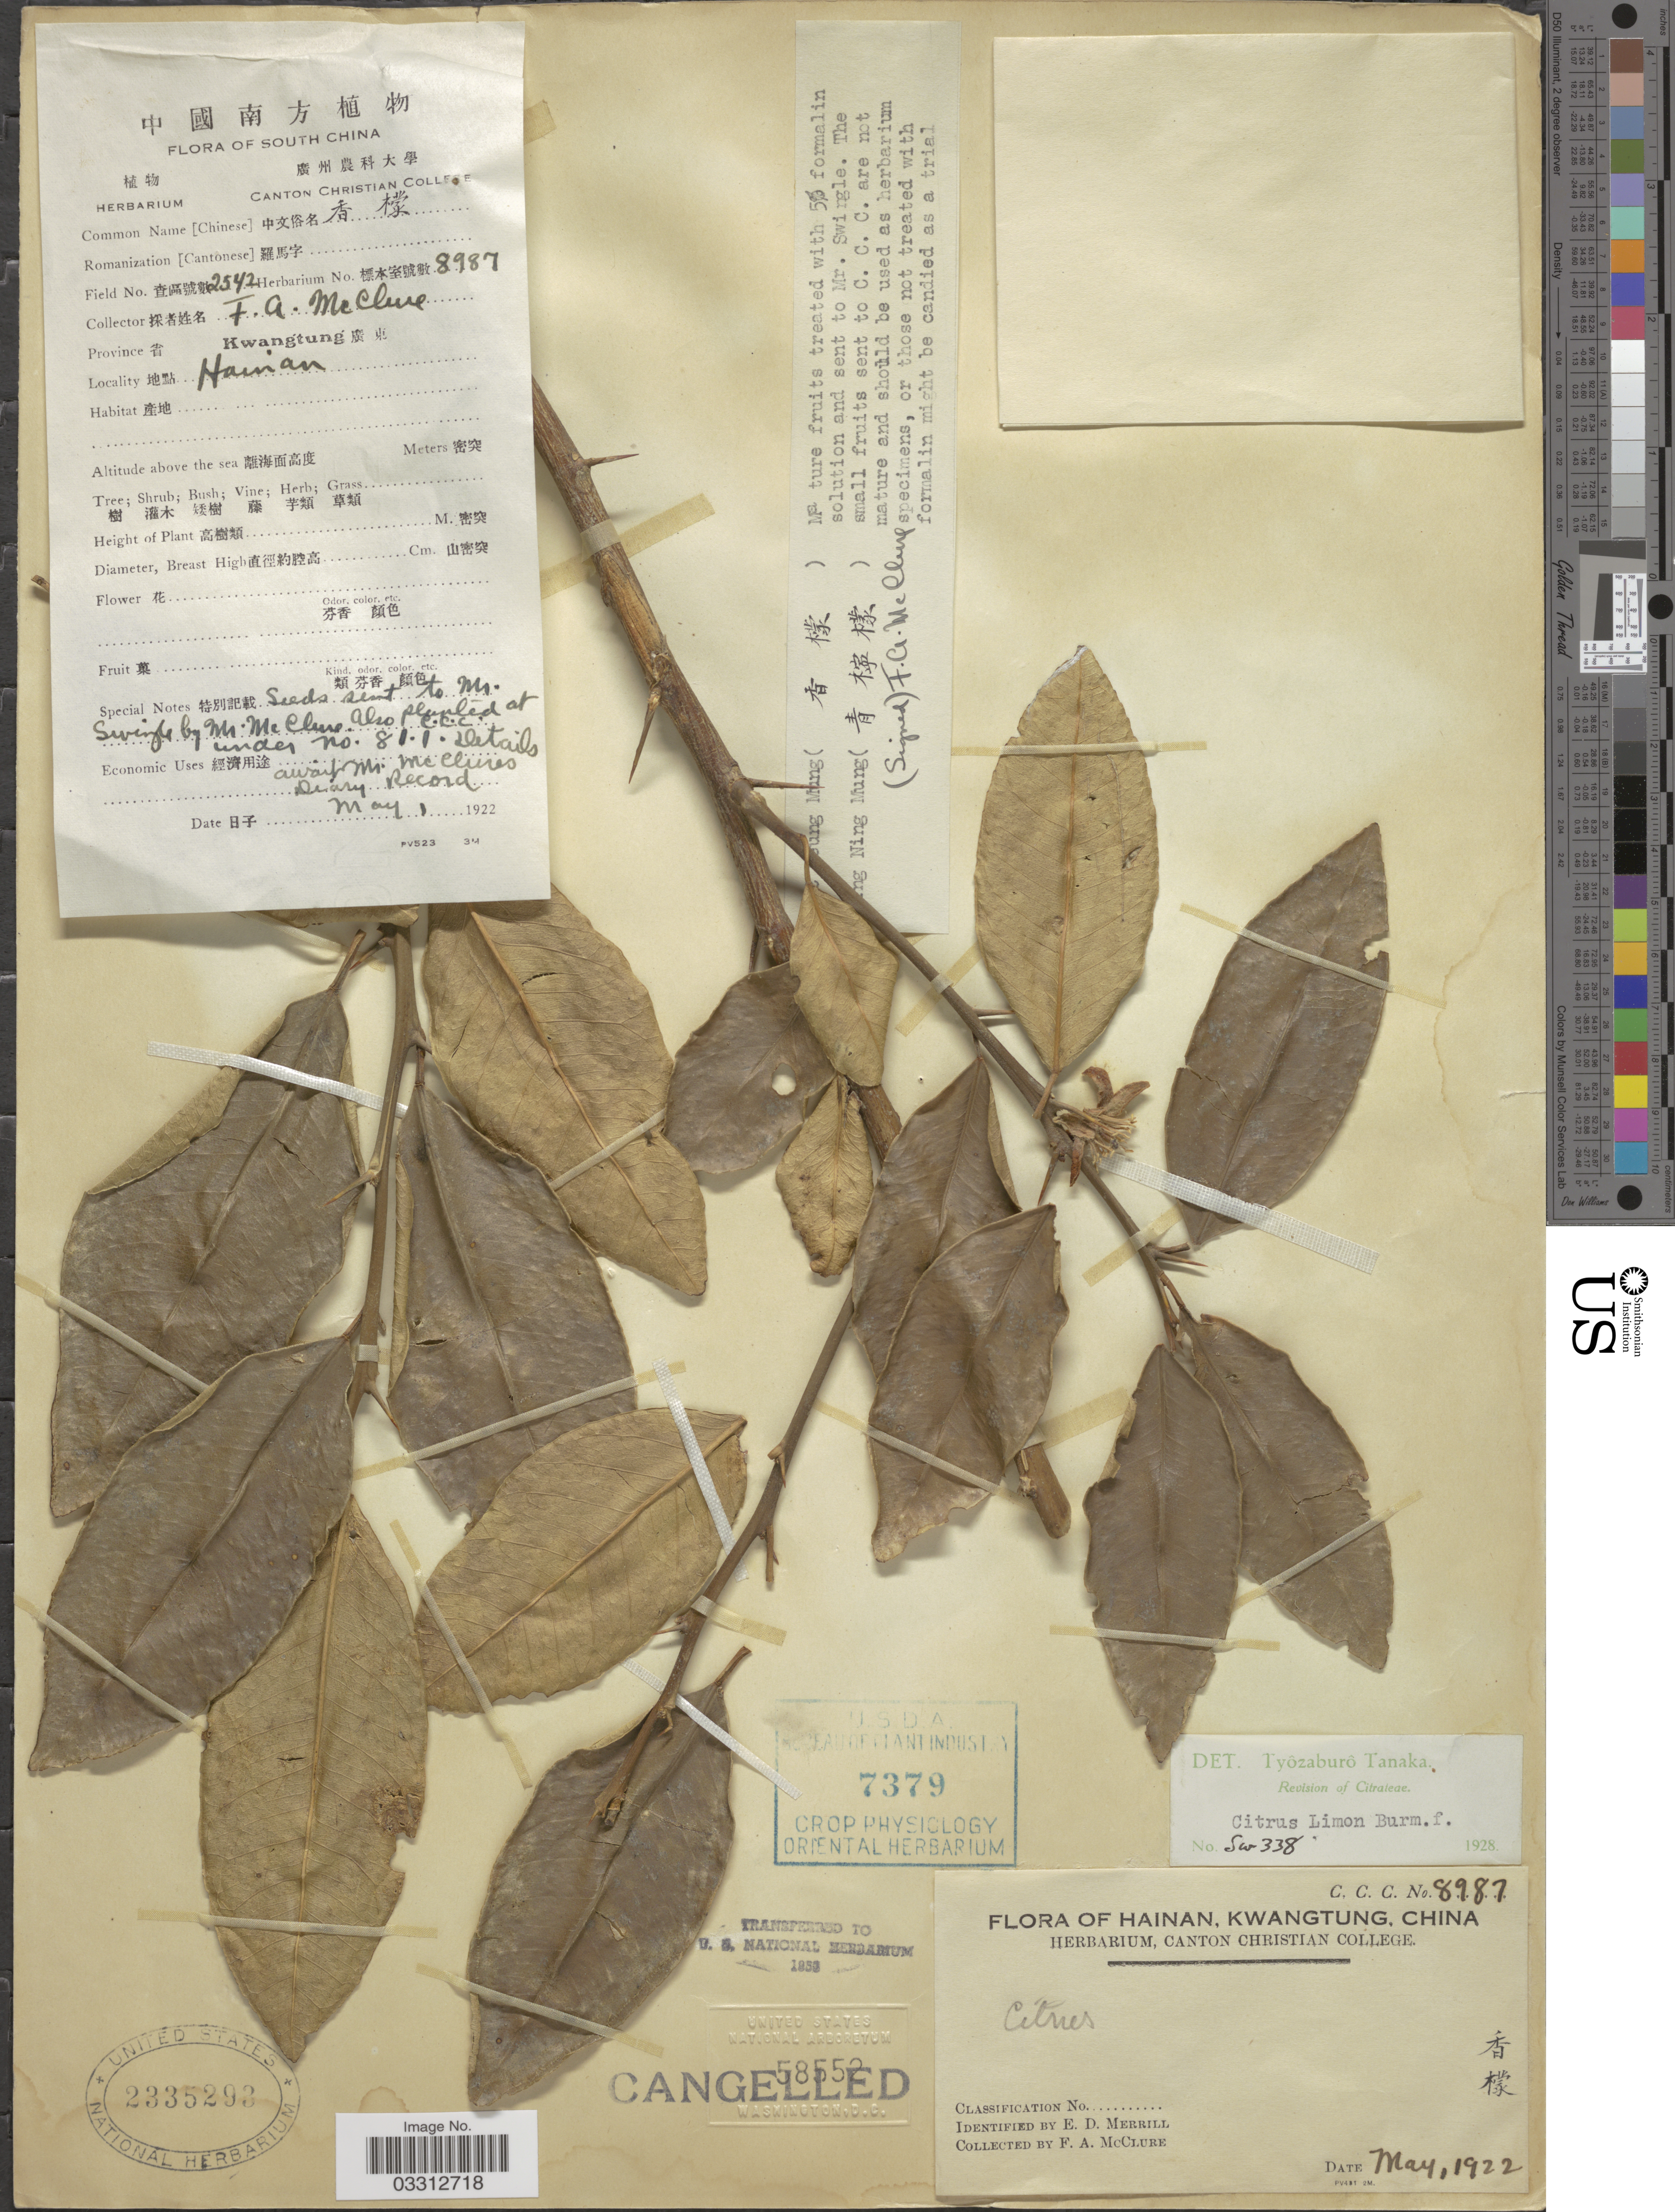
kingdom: Plantae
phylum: Tracheophyta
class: Magnoliopsida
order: Sapindales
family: Rutaceae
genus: Citrus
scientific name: Citrus x limon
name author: (L.) Osbeck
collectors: F. A. McClure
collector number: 2542/8987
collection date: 1922-05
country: China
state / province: Guangdong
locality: South China, Province Kwangtung X, Hainan.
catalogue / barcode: US 2335293